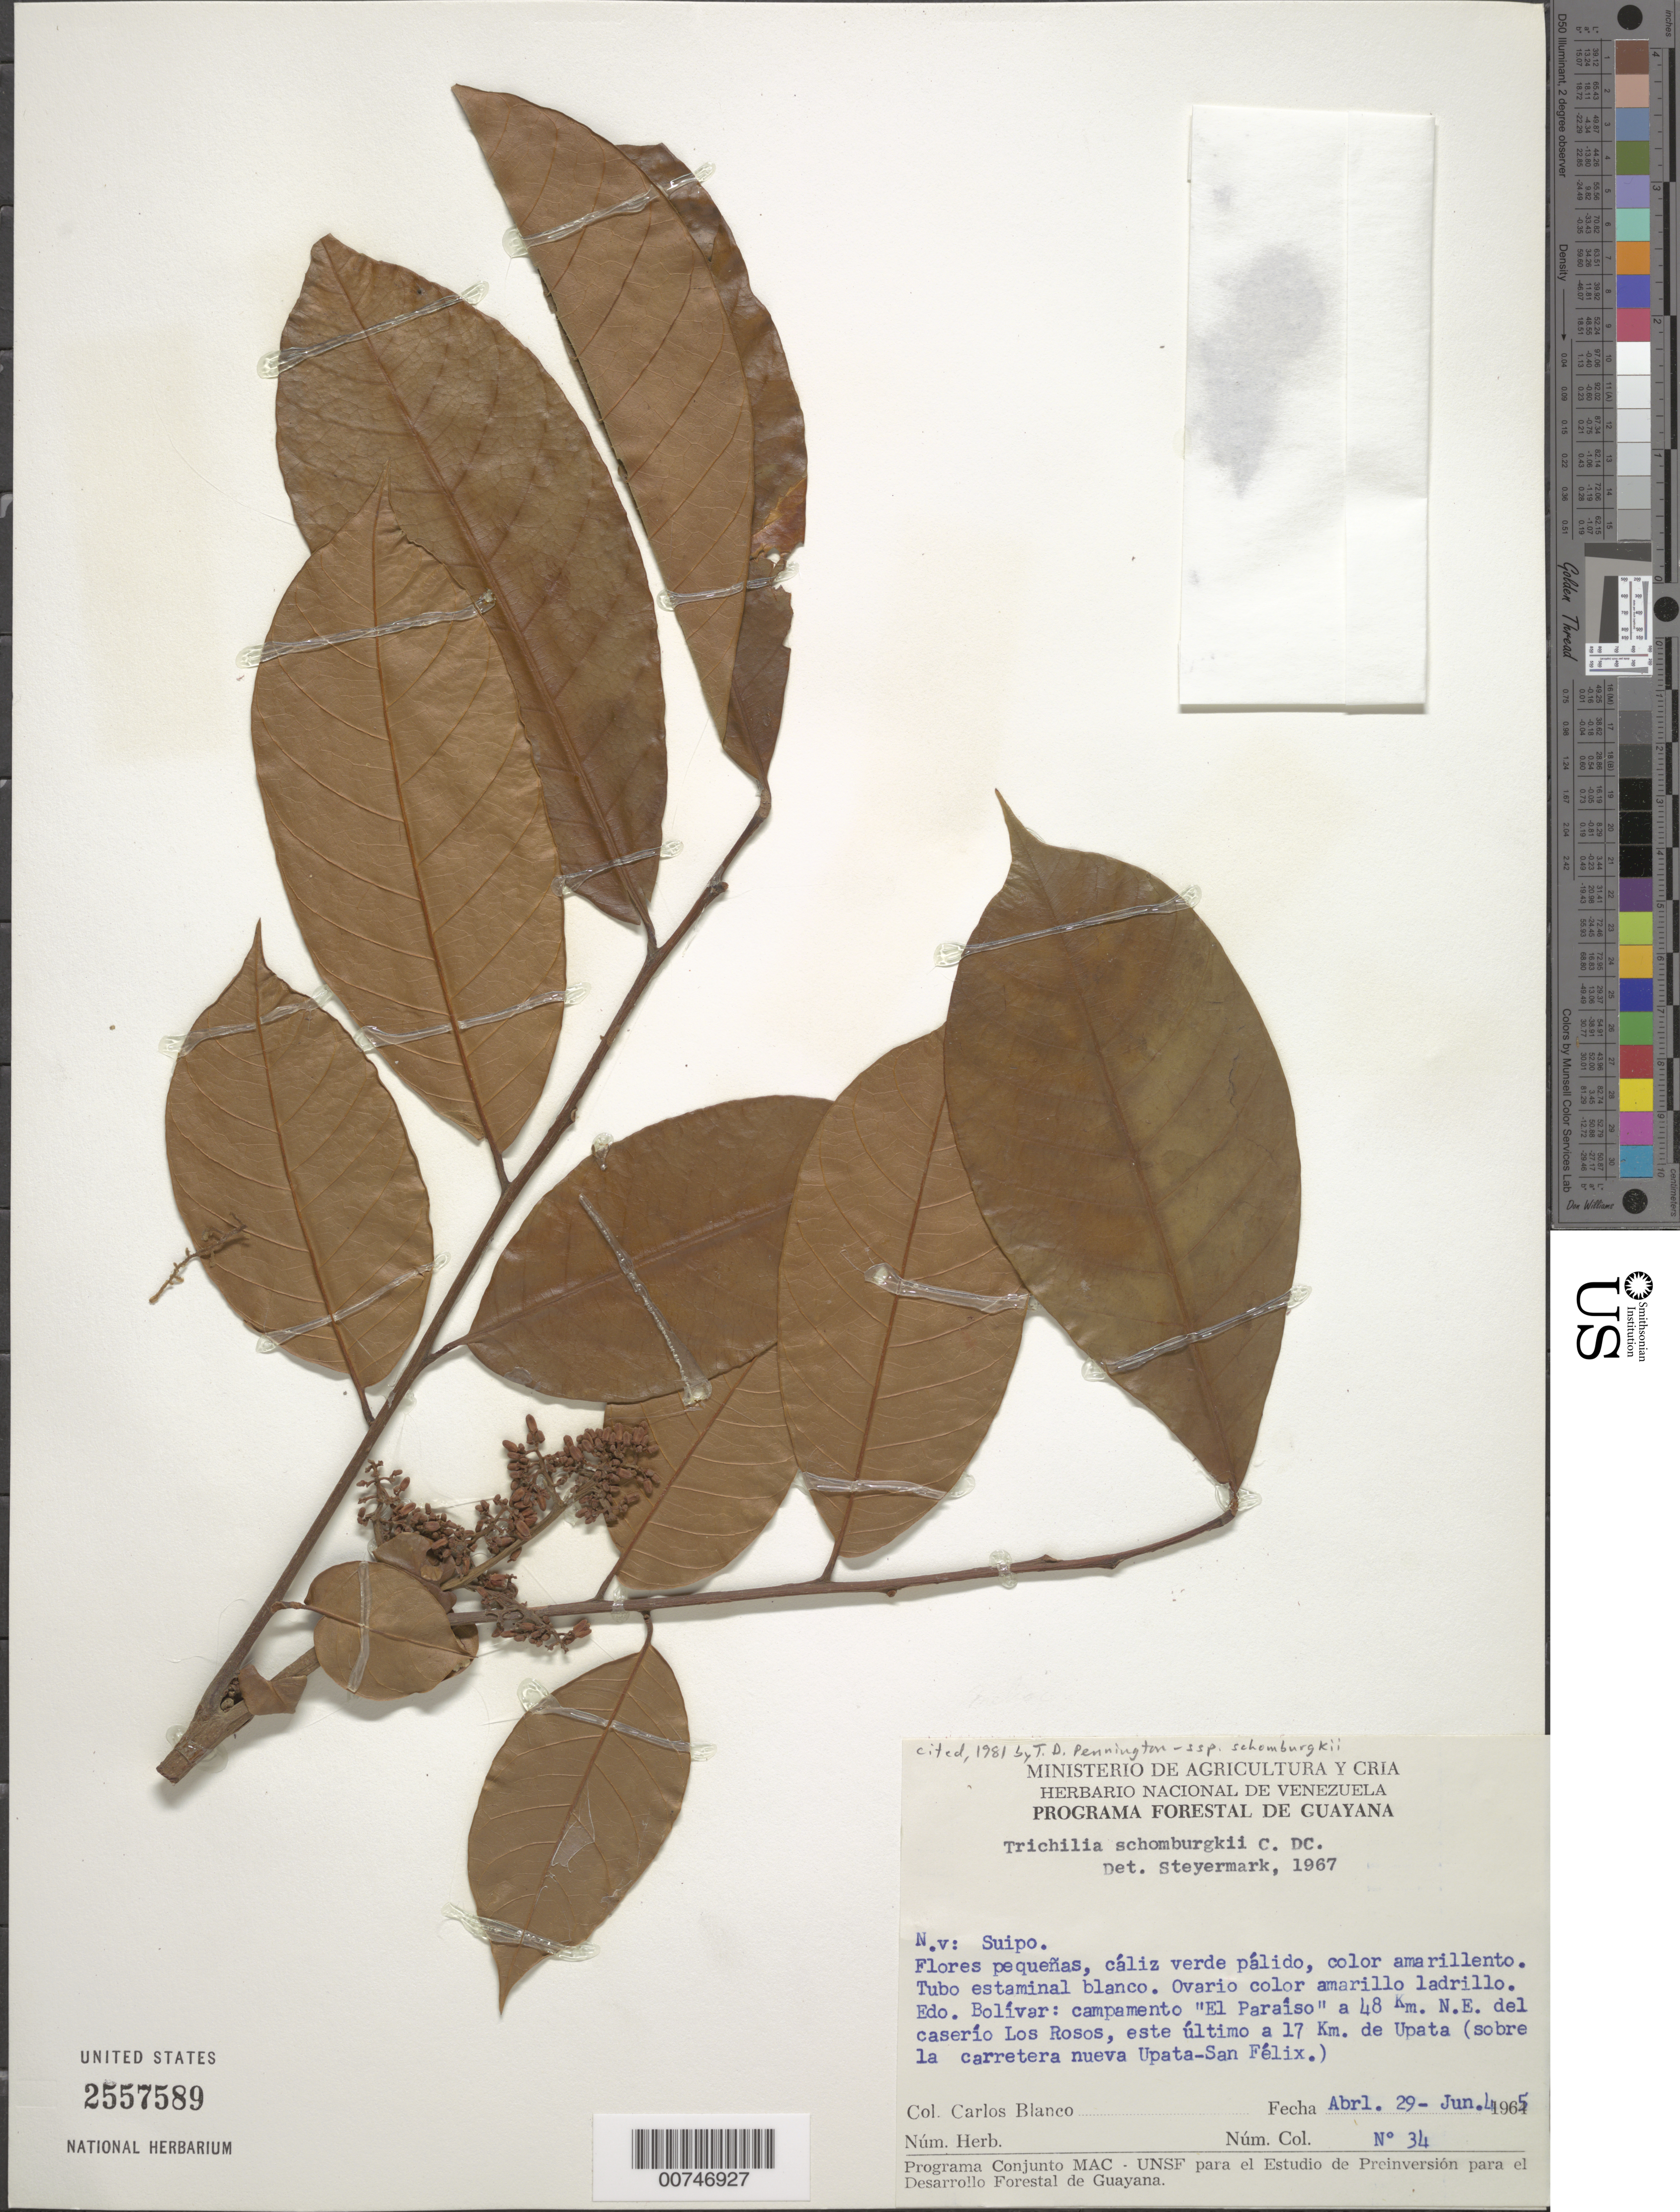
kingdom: Plantae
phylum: Tracheophyta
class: Magnoliopsida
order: Sapindales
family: Meliaceae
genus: Trichilia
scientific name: Trichilia schomburgkii subsp. schomburgkii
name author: C. DC.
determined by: Pennington, T. D., (K)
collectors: C. A. Blanco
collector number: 34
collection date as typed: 29-Apr-65 to 4-Jun-65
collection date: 1965-04-29/1965-06-04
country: Venezuela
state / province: Bolívar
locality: Campamento "El Paraiso" a 48 km NE del caserío Los Rosos, este ultimo aprox. 17 km de Upata (sobre la carretera nueva Upata-San Felix)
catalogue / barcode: US 2557589